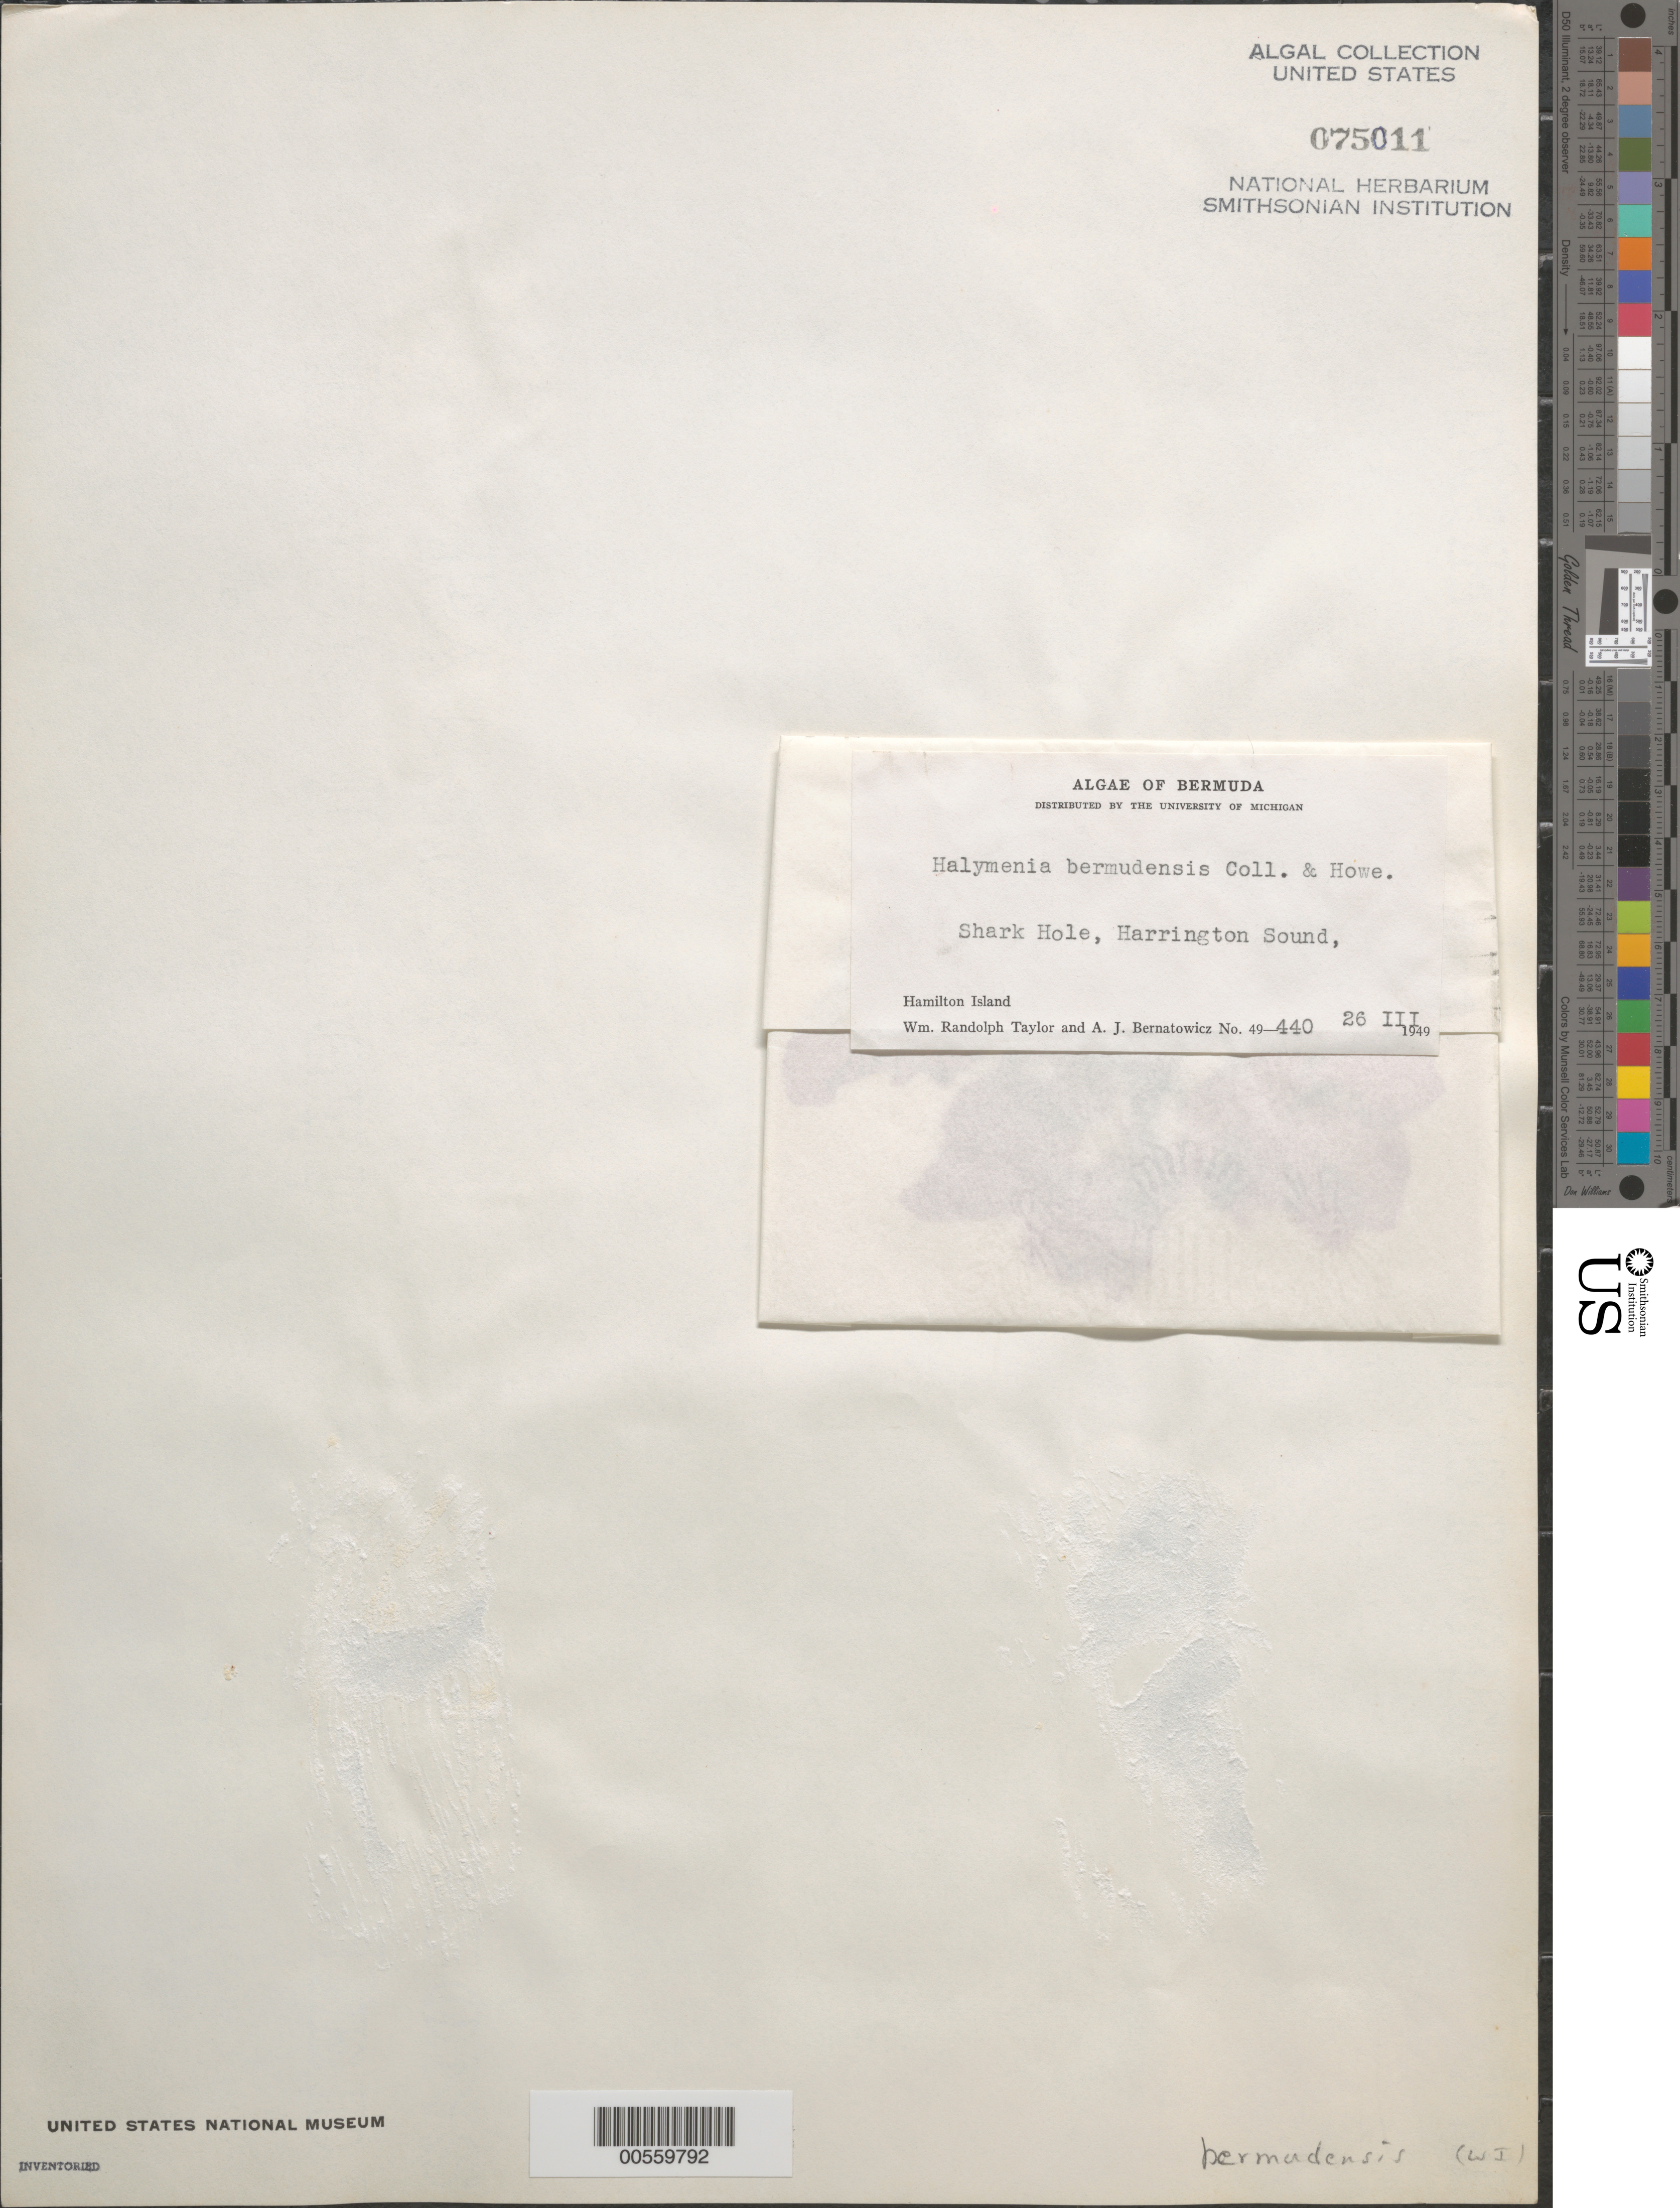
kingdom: Plantae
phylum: Rhodophyta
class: Florideophyceae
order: Sebdeniales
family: Sebdeniaceae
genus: Sebdenia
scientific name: Sebdenia flabellata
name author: (J. Agardh) P.G. Parkinson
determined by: Algae name updating Project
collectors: W. R. Taylor & A. Bernatowicz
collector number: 49-440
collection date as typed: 26 Mar 1949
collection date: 1949-03-26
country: Bermuda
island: Bermuda Island (Hamilton Island)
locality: Shark Hole, Harrington Sound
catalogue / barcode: US 75011